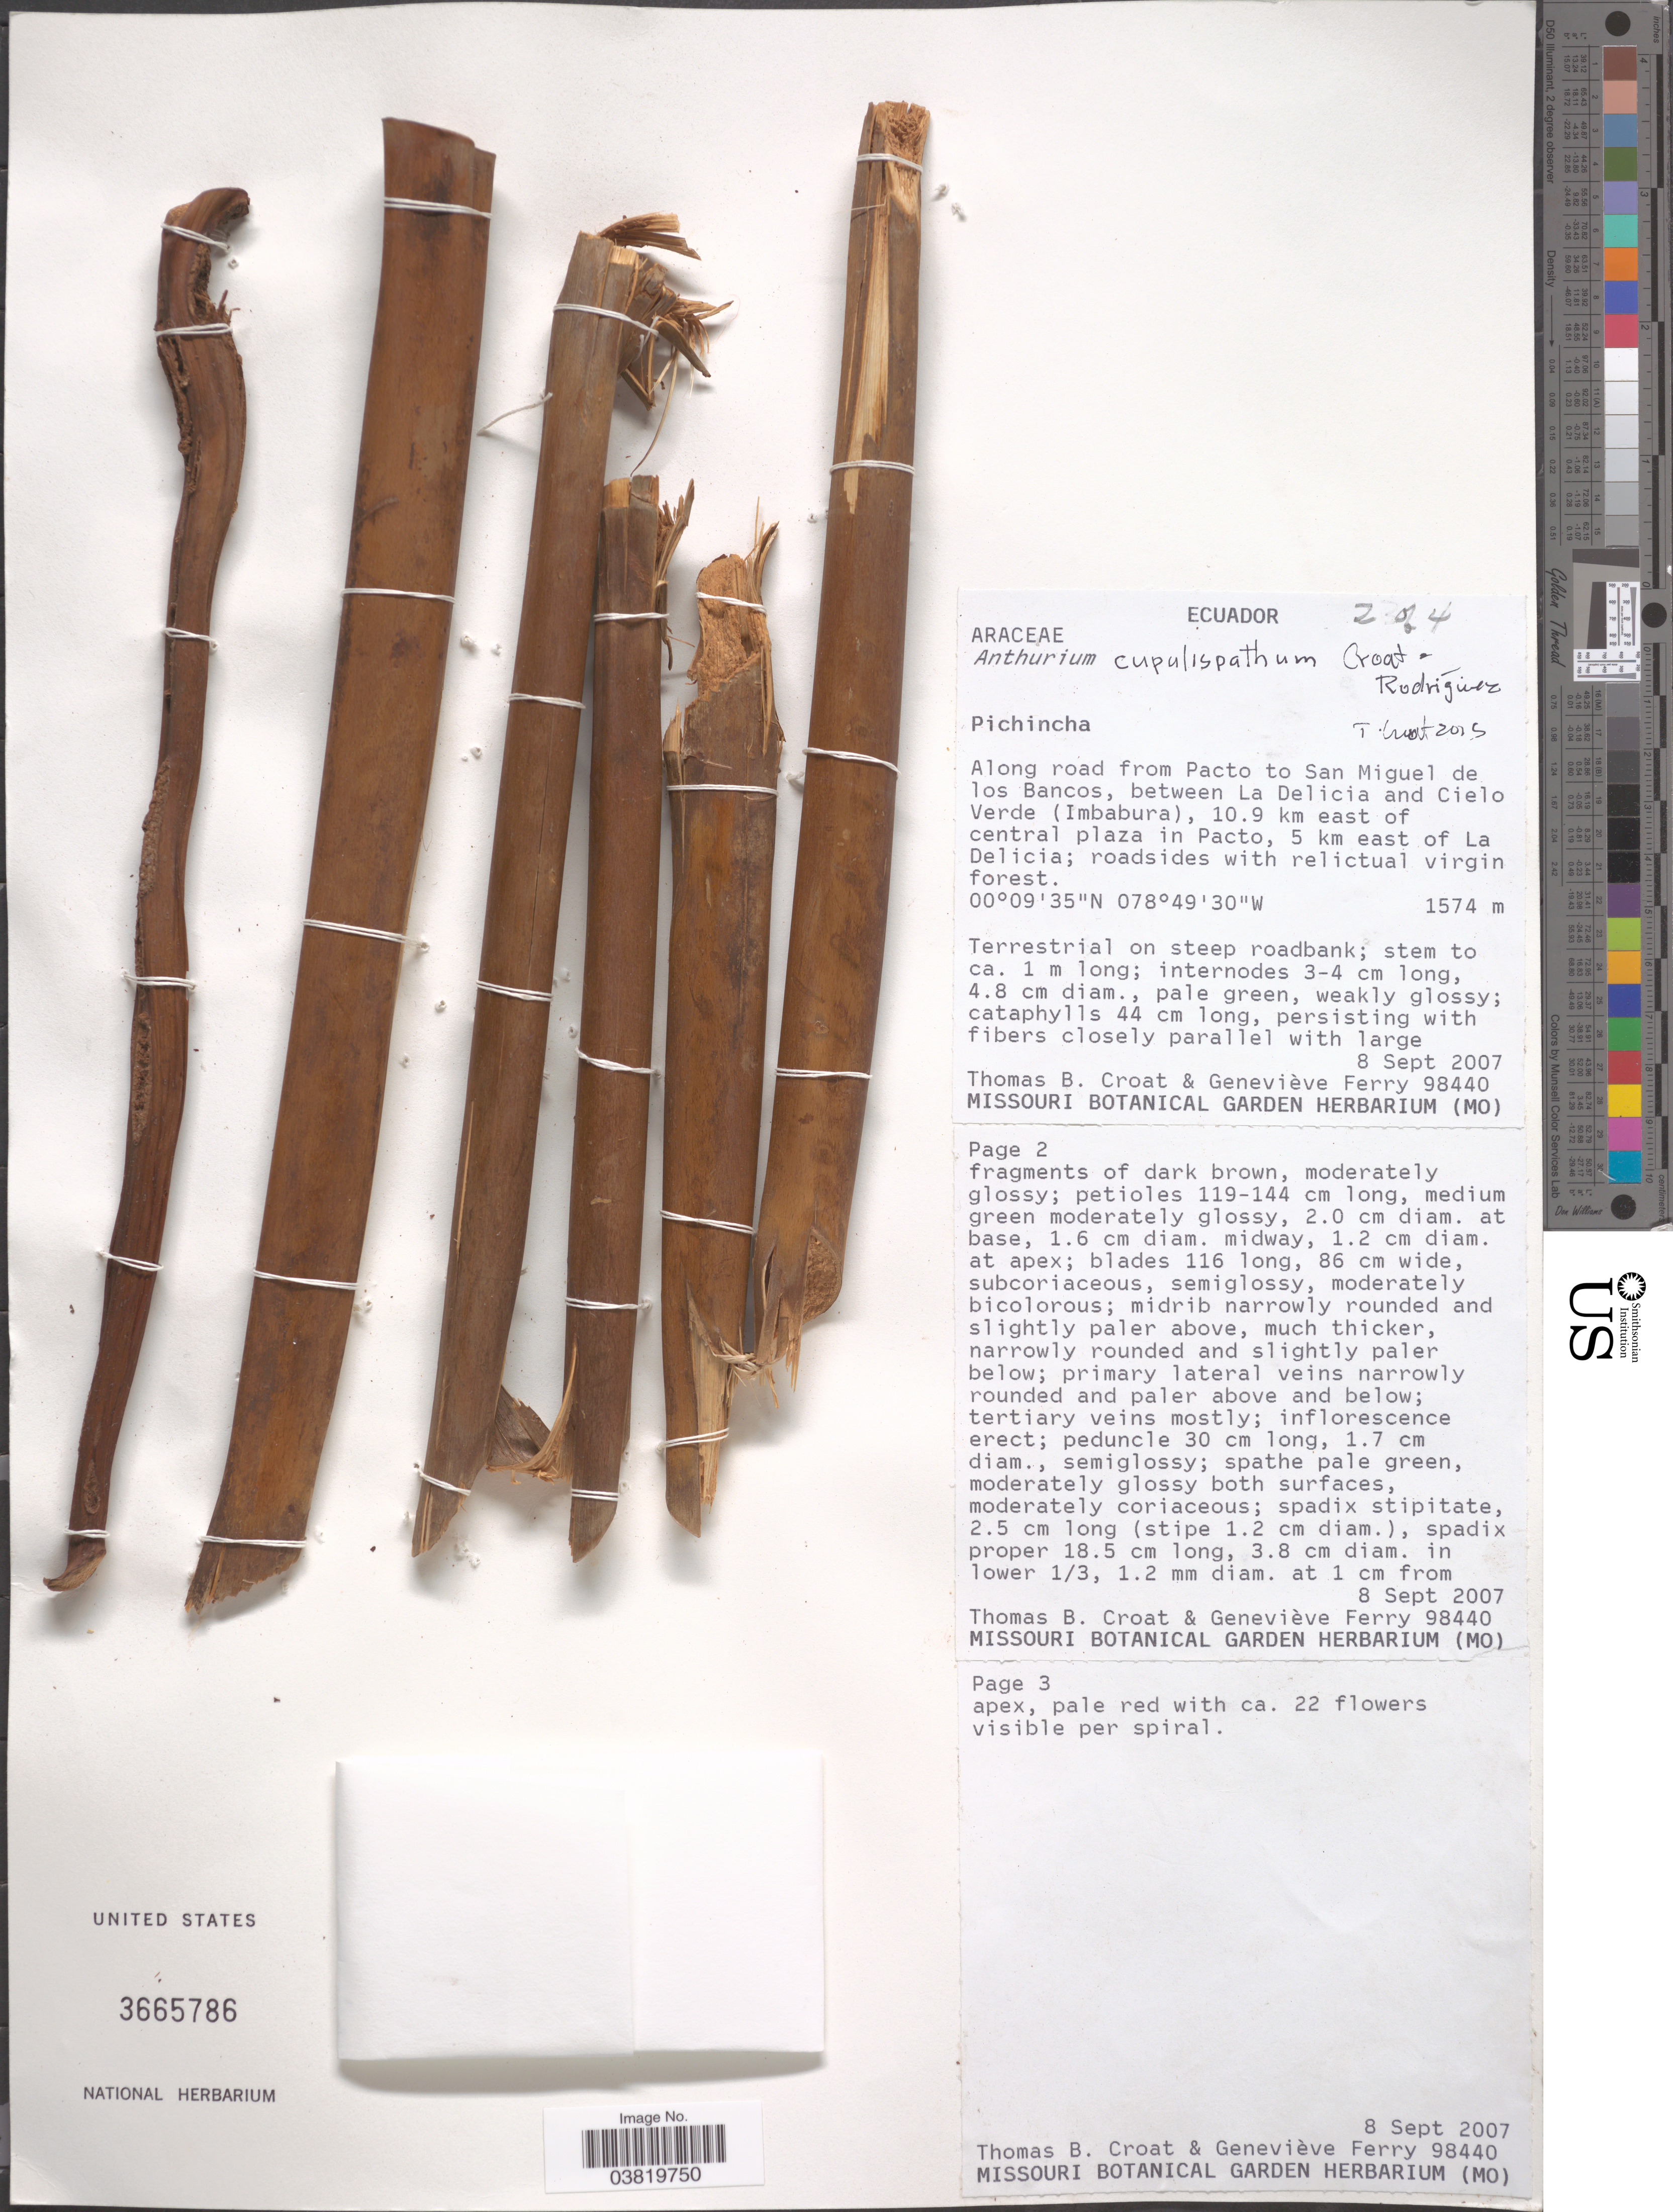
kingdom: Plantae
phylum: Tracheophyta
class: Liliopsida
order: Alismatales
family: Araceae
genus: Anthurium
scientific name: Anthurium cupulispathum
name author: Croat & J. Rodr.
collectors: T. B. Croat & G. Ferry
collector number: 98440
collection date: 2007-09-08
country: Ecuador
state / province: Pichincha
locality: Along road from Pacto to San Miguel de los Bancos, between La Delicia and Cielo Verde ( Imbabura), 10.9 km east of central plaza in Pacto, 5 km east of La Delicia.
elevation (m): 1574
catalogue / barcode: US 3665786